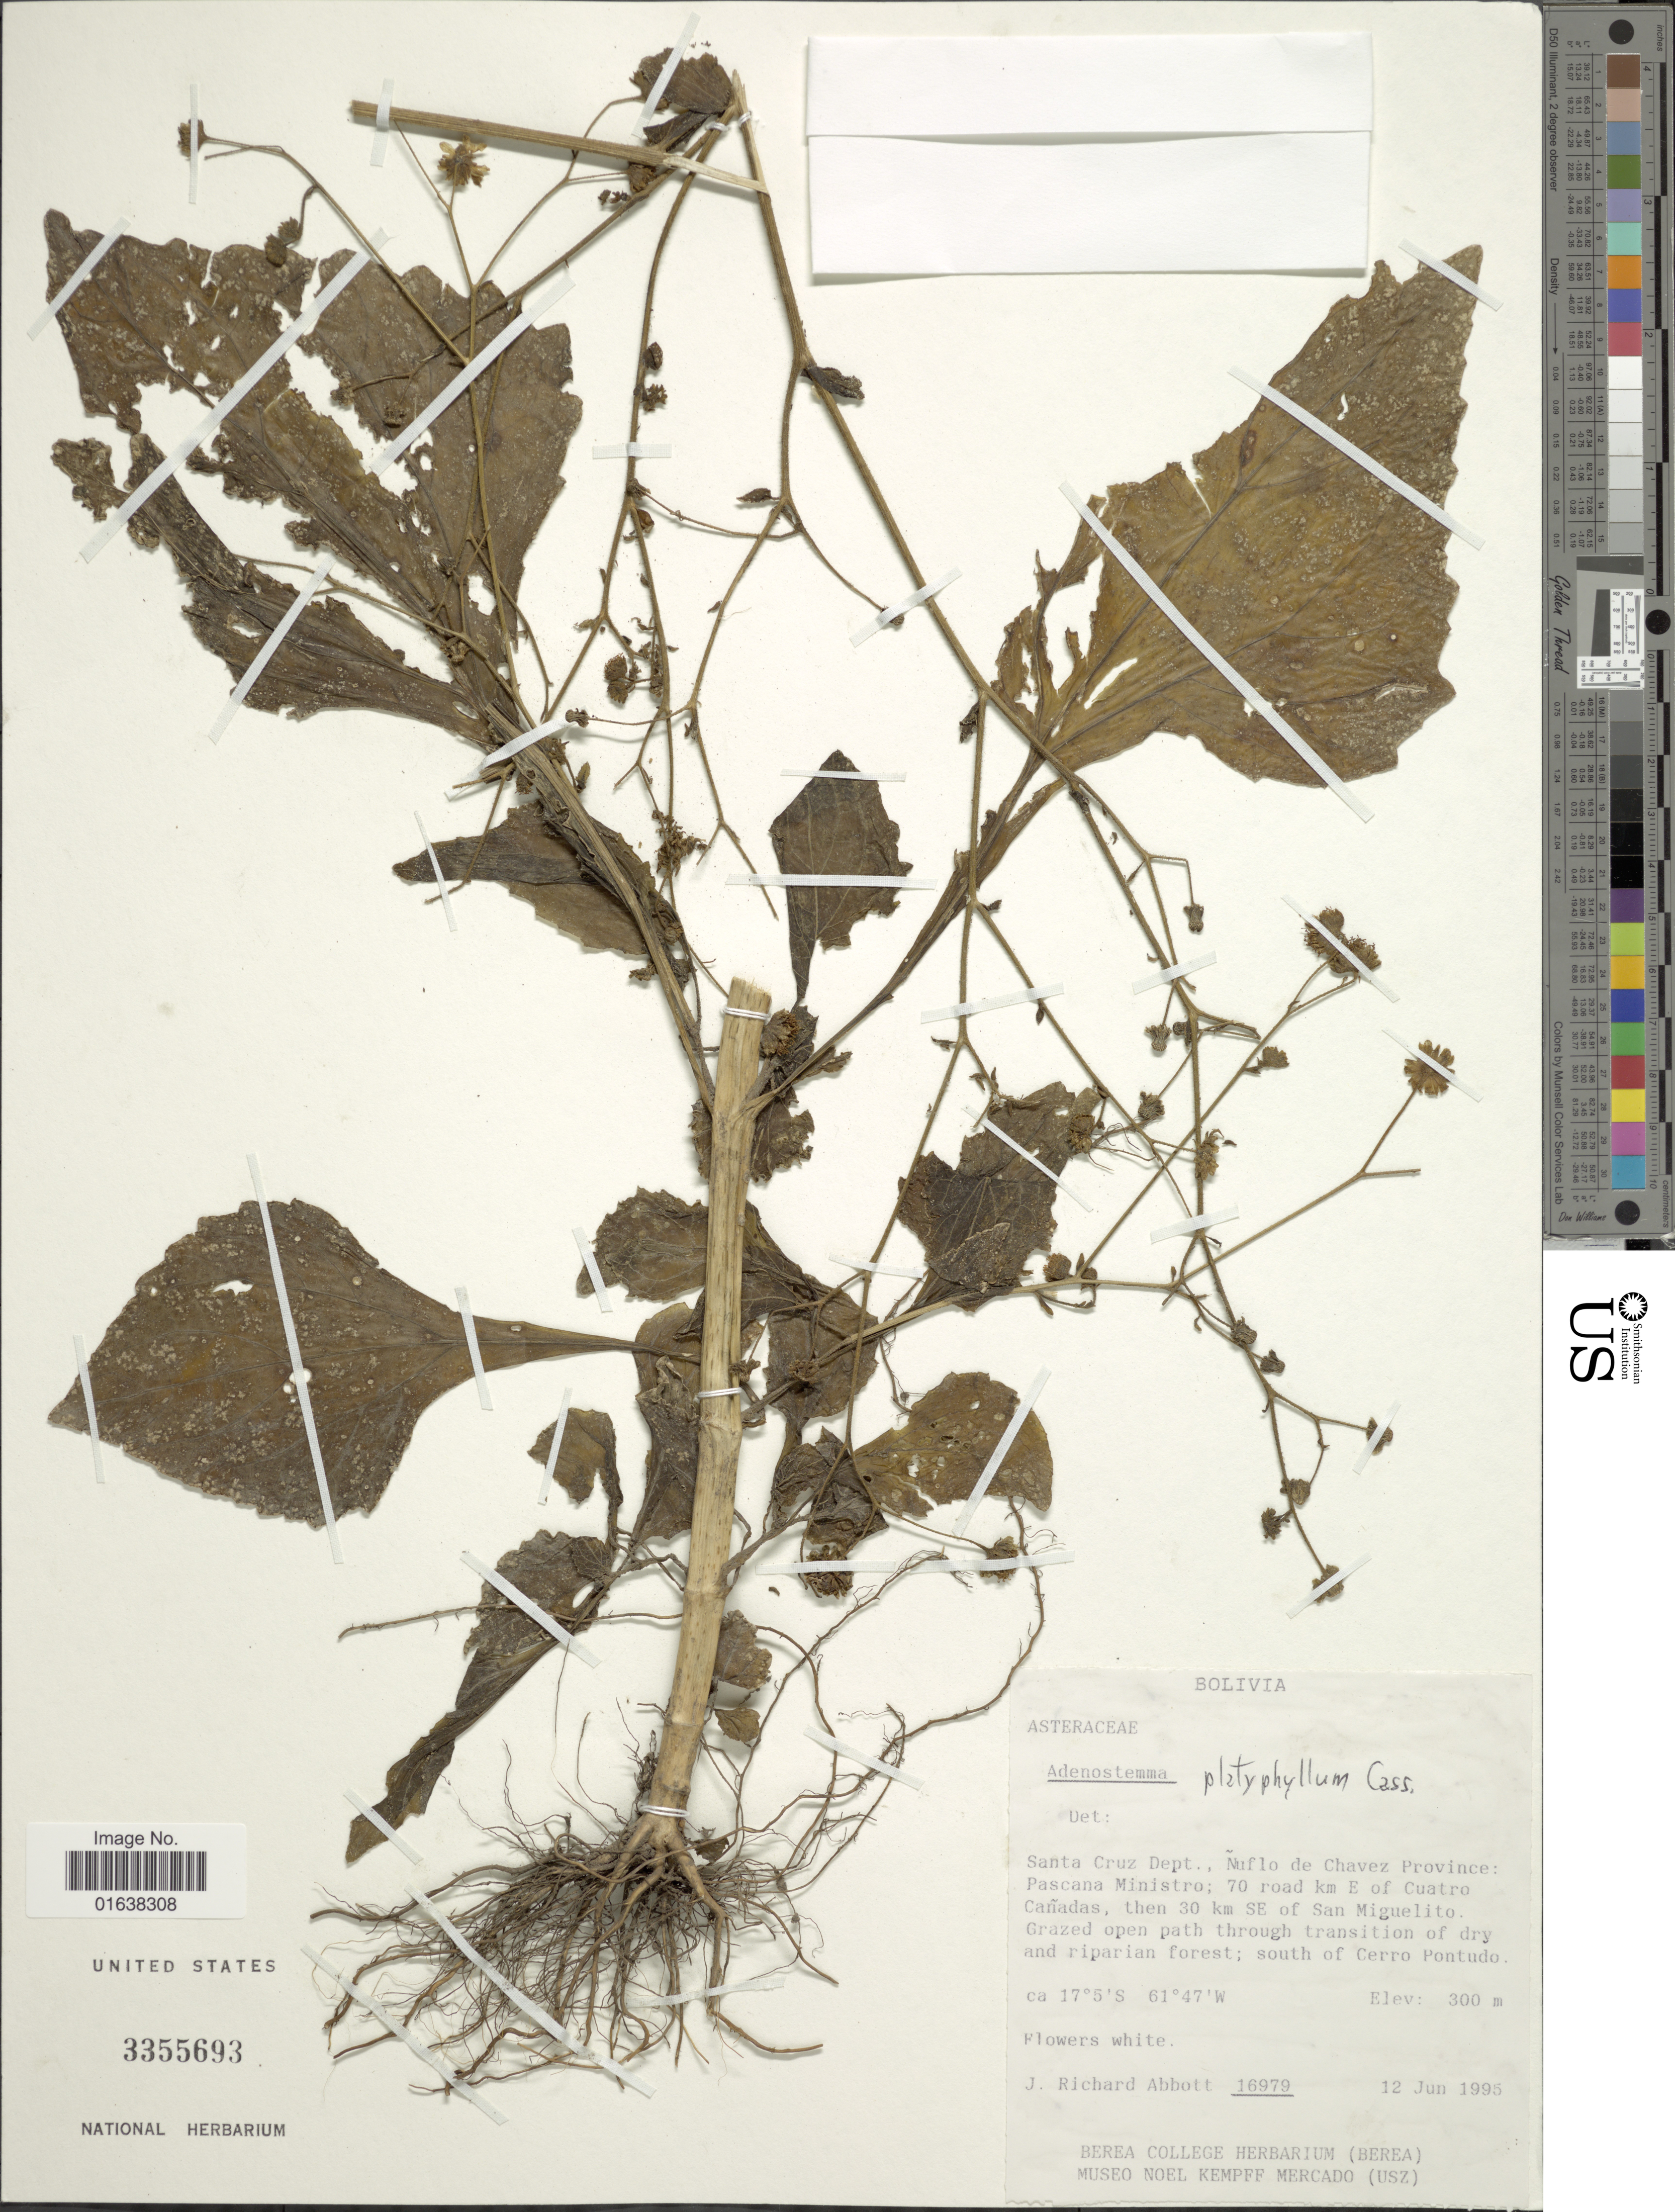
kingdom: Plantae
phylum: Tracheophyta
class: Magnoliopsida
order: Asterales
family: Asteraceae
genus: Adenostemma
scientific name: Adenostemma platyphyllum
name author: Cass.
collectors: J. R. Abbott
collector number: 16979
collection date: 1995-06-12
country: Bolivia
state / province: Santa Cruz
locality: Bolivia. Santa Cruz Dept., Nuflo de Chavez Province; Pascana Ministro; 70 road km E of Cuatro Cañadas, then 30 km SE of San Miguelito. Grazed open path through transition of dry and riparian forest; south of Cerro Pontudo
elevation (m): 300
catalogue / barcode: US 3355693